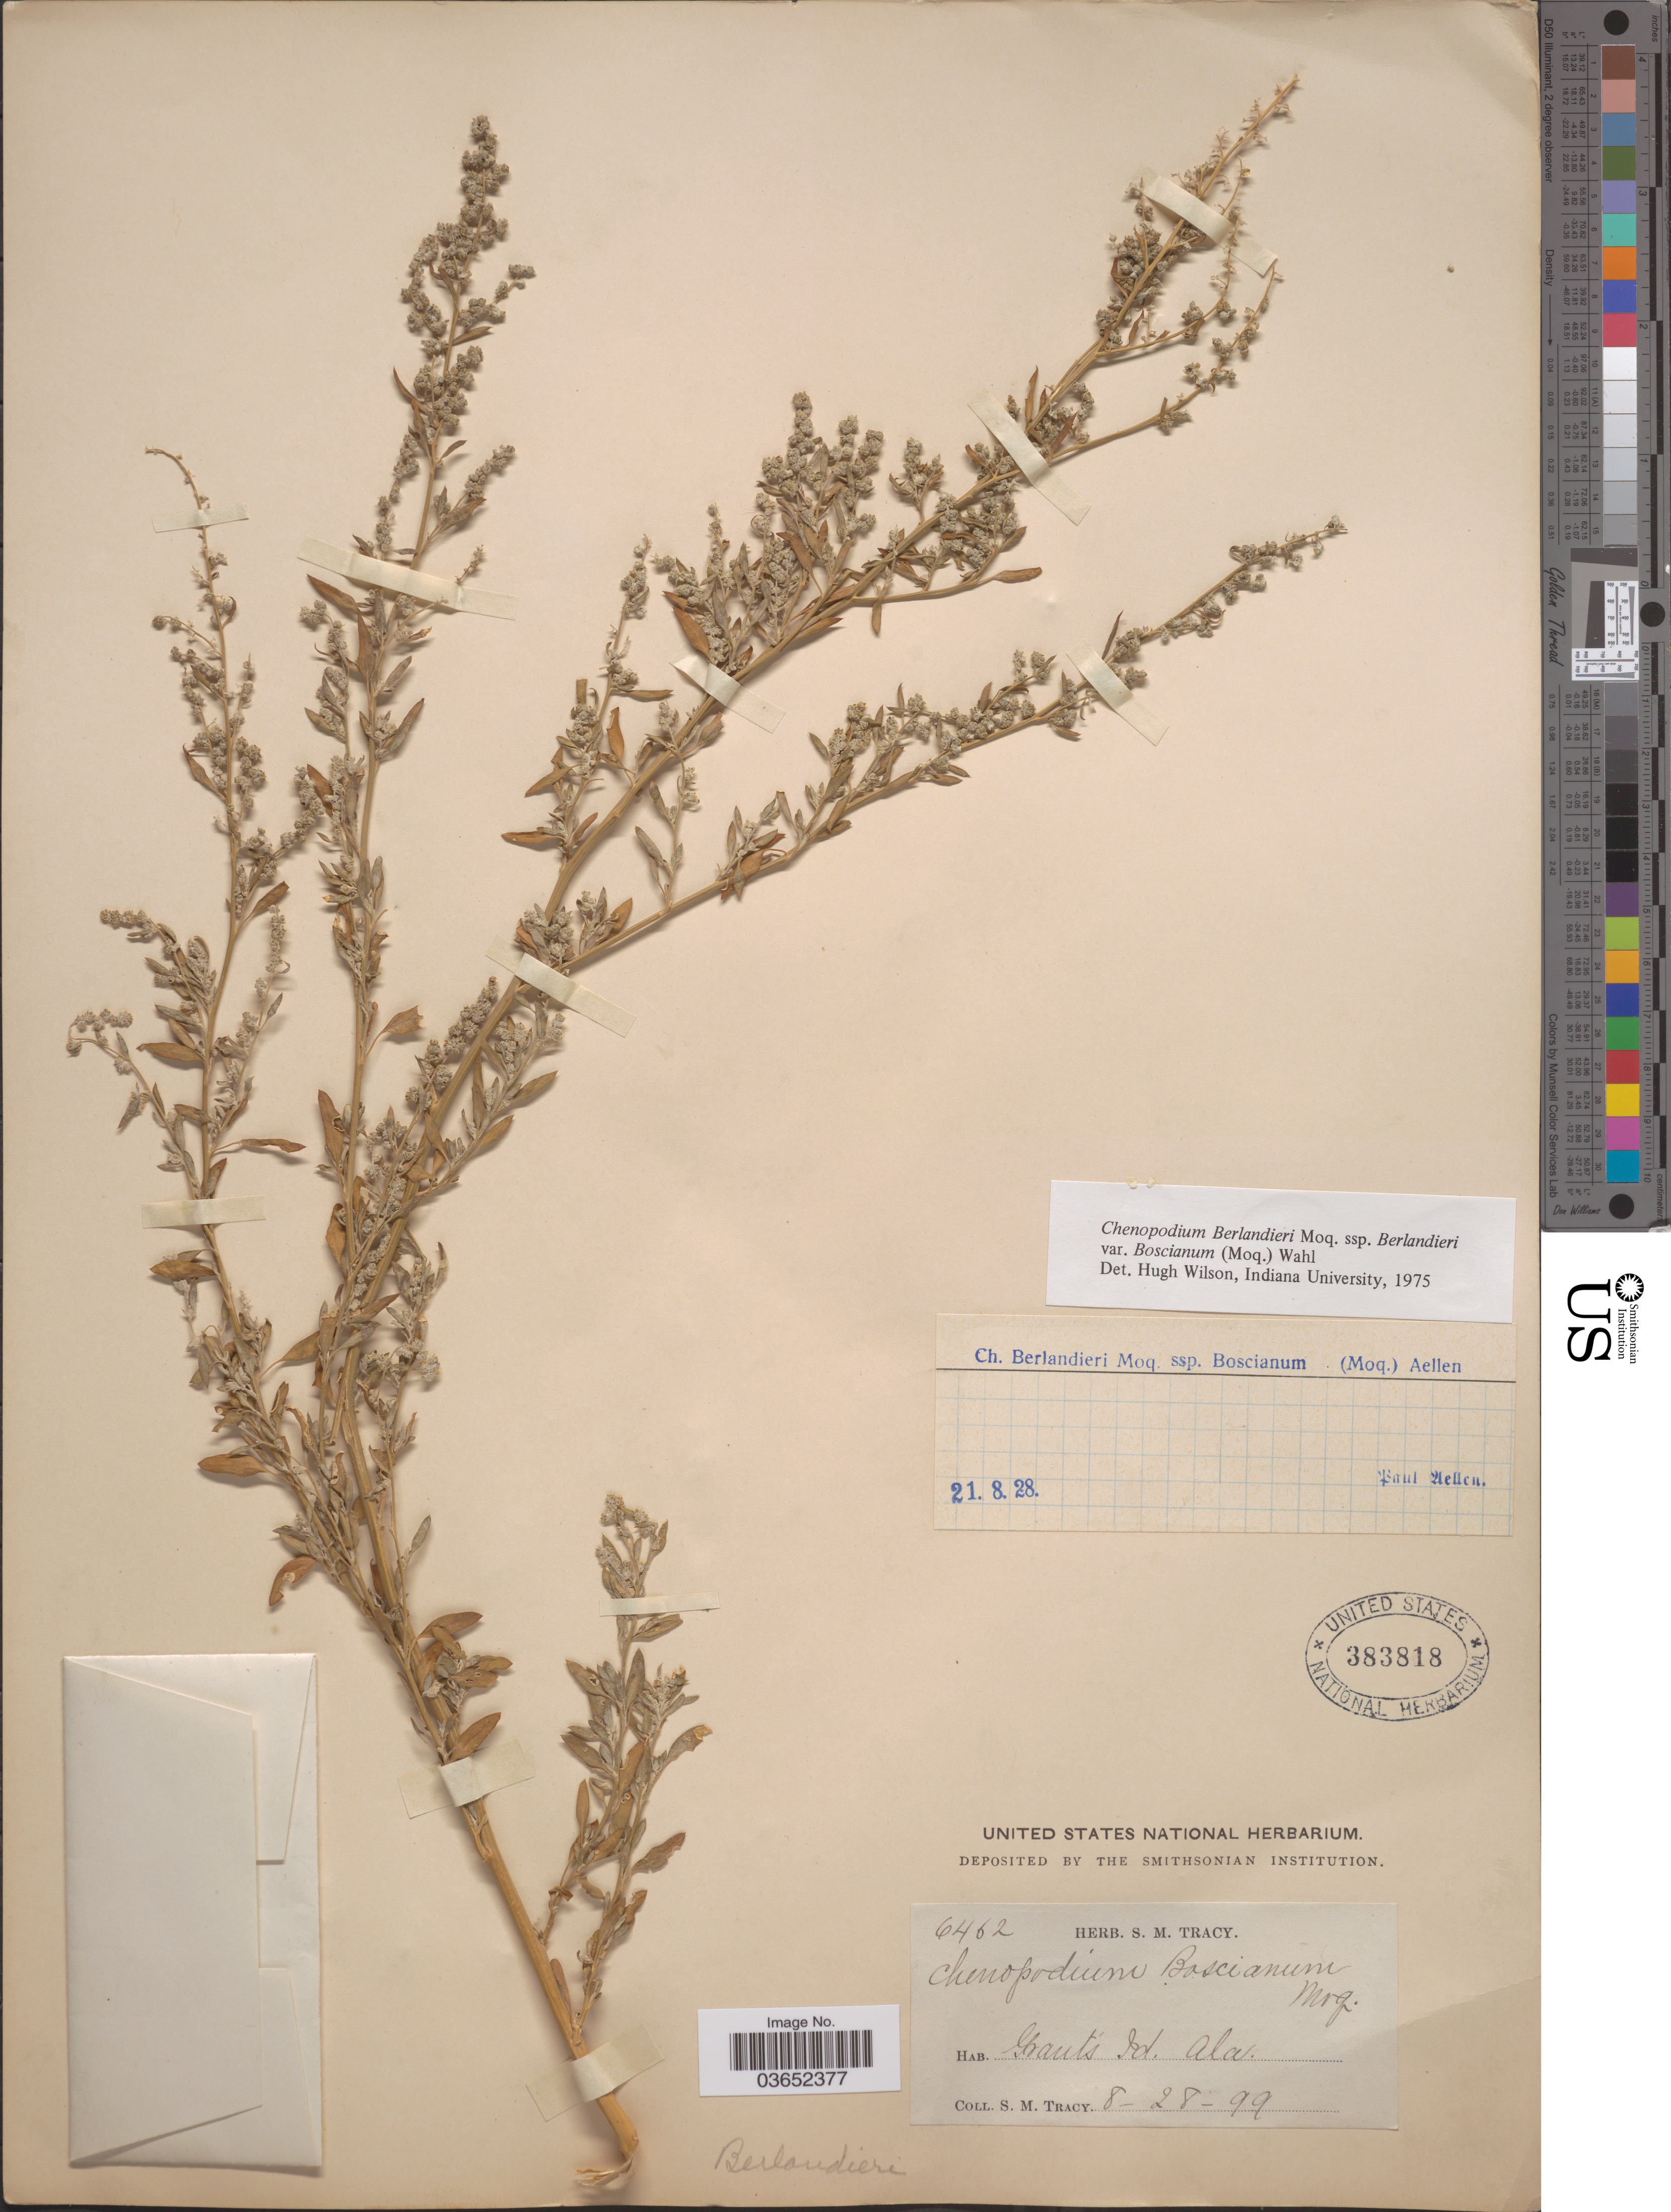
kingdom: Plantae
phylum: Tracheophyta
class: Magnoliopsida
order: Caryophyllales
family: Amaranthaceae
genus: Chenopodium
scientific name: Chenopodium berlandieri var. boscianum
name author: (Moq.) Wahl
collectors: S. M. Tracy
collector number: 6462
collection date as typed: Transcribed d/m/y: 28/8/99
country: United States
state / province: Alabama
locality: Grant's Id.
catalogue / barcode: US 383818